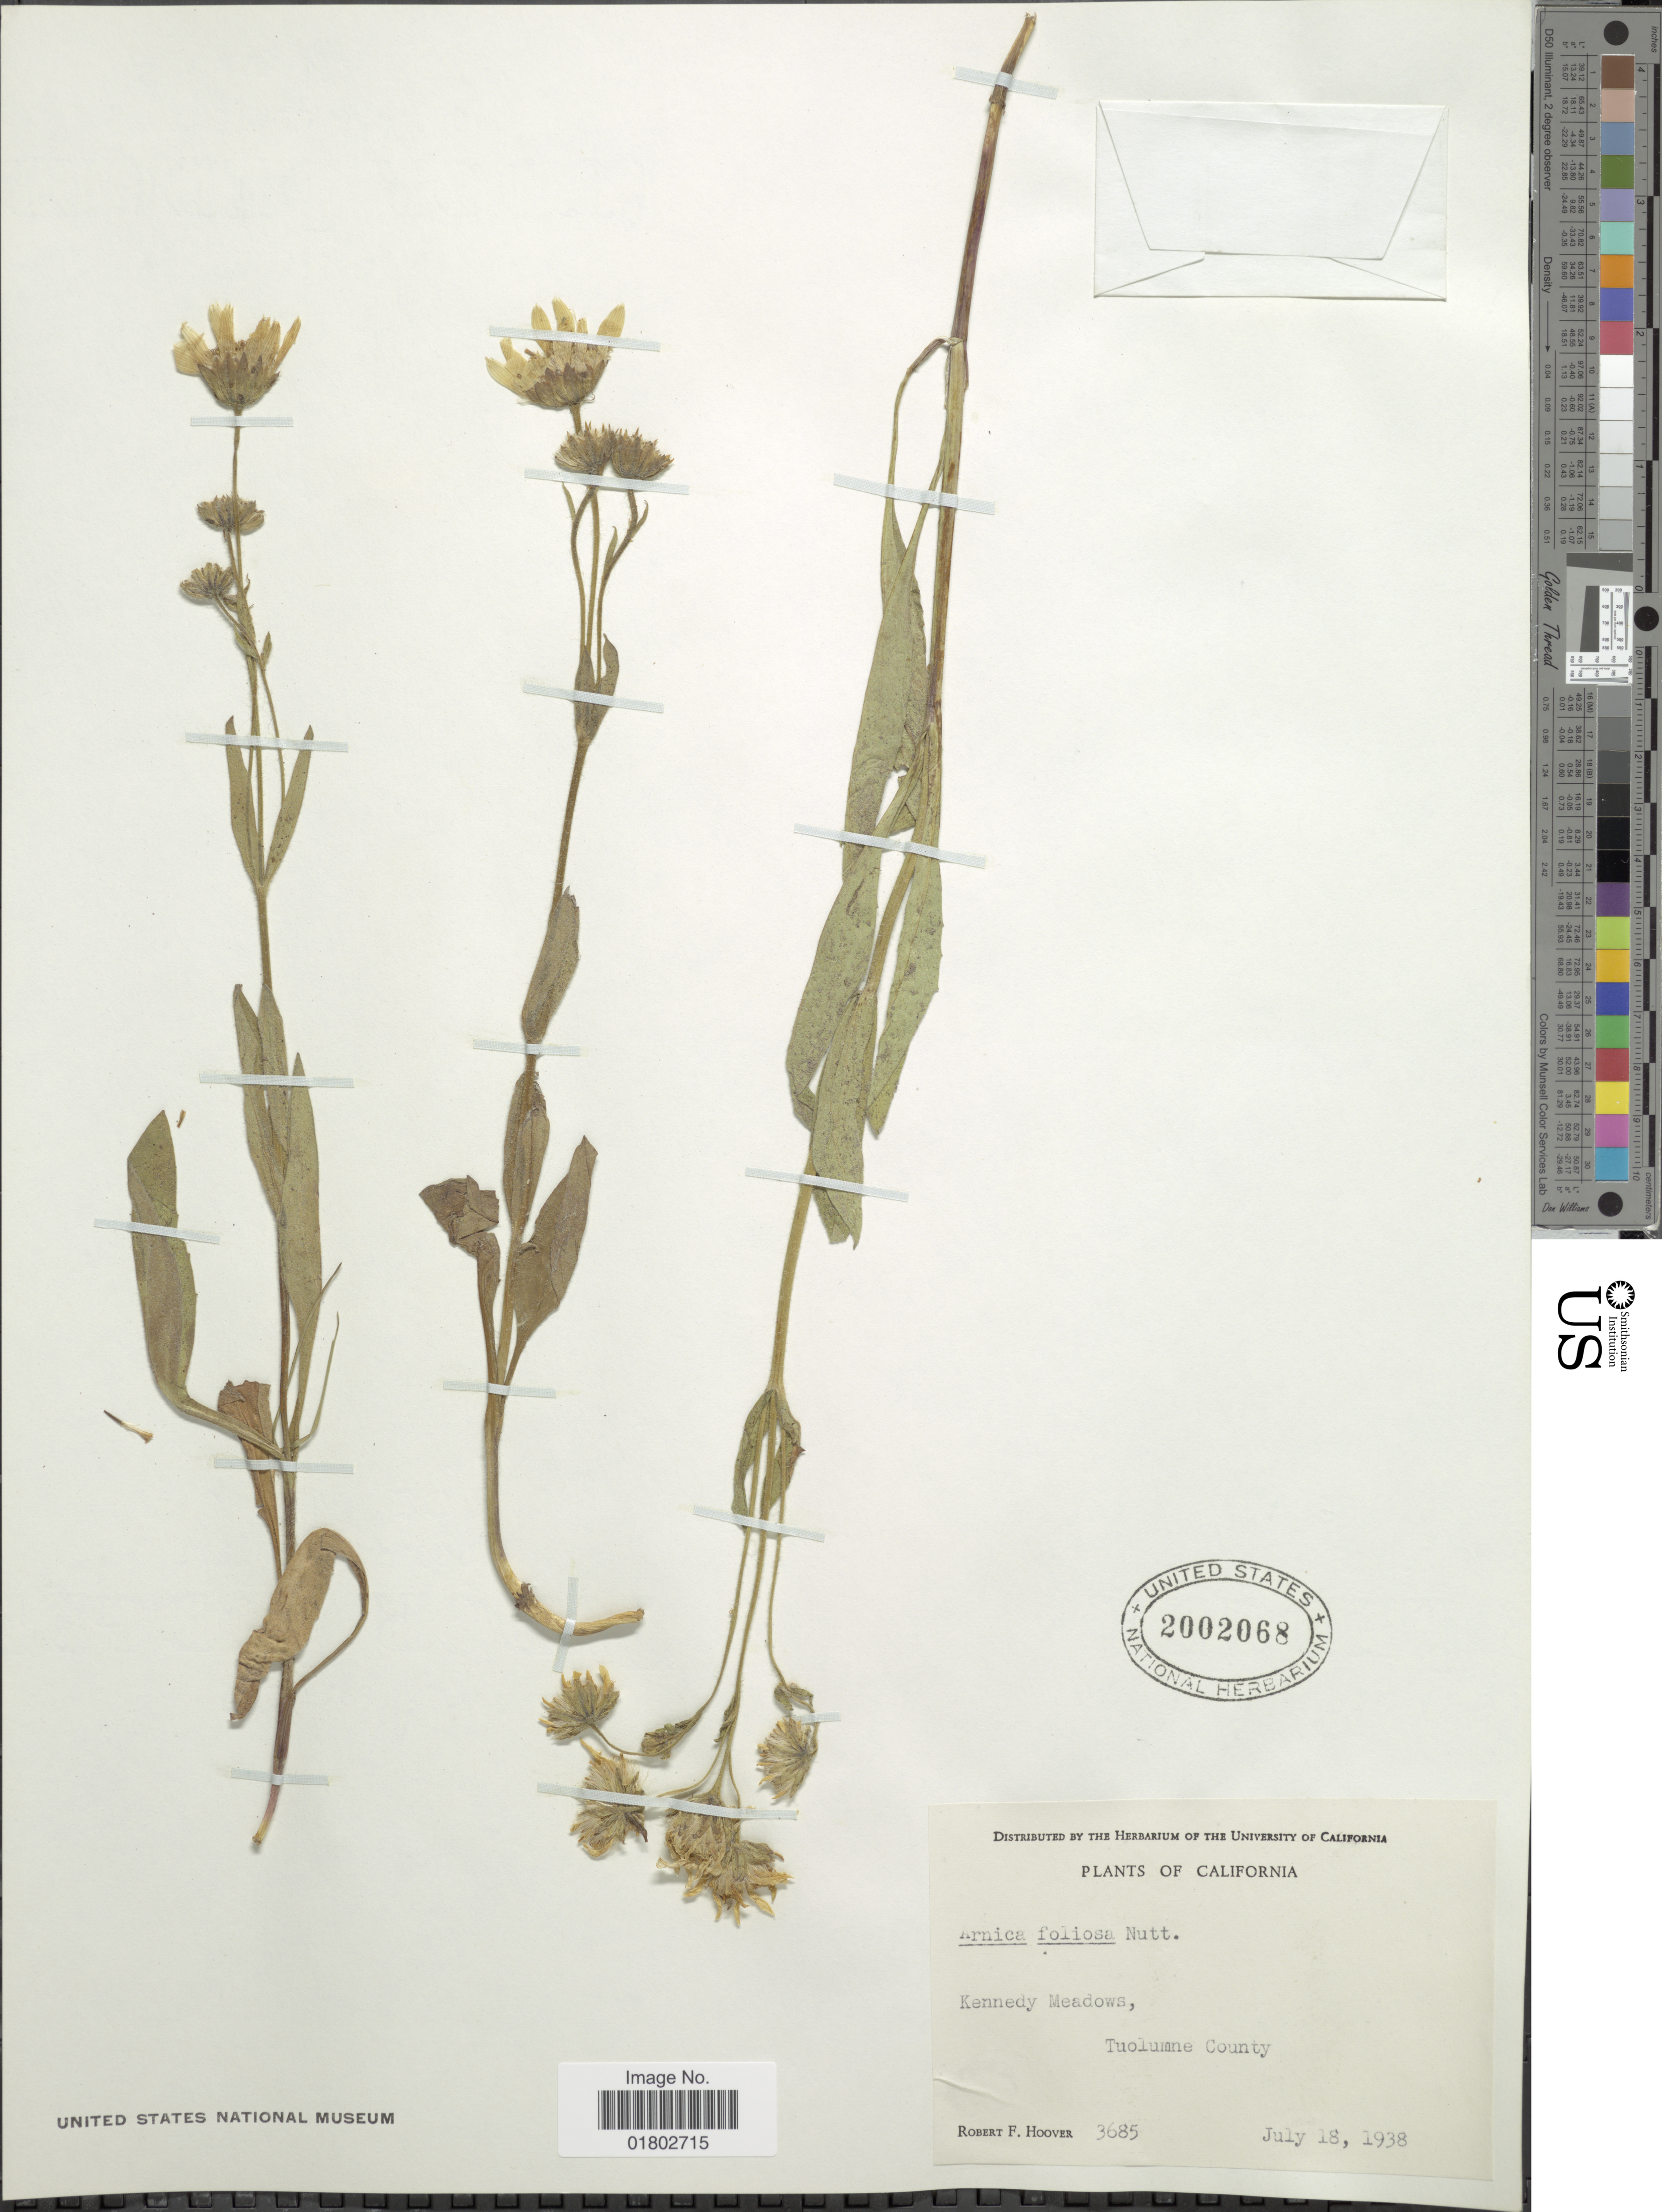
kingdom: Plantae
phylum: Tracheophyta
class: Magnoliopsida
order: Asterales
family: Asteraceae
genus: Arnica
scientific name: Arnica chamissonis subsp. foliosa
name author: (Nutt.) Maguire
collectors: R. F. Hoover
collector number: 3685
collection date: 1938-07-18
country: United States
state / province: California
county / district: Tuolumne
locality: Kennedy Meadows, Tuolumne County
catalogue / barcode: US 2002068